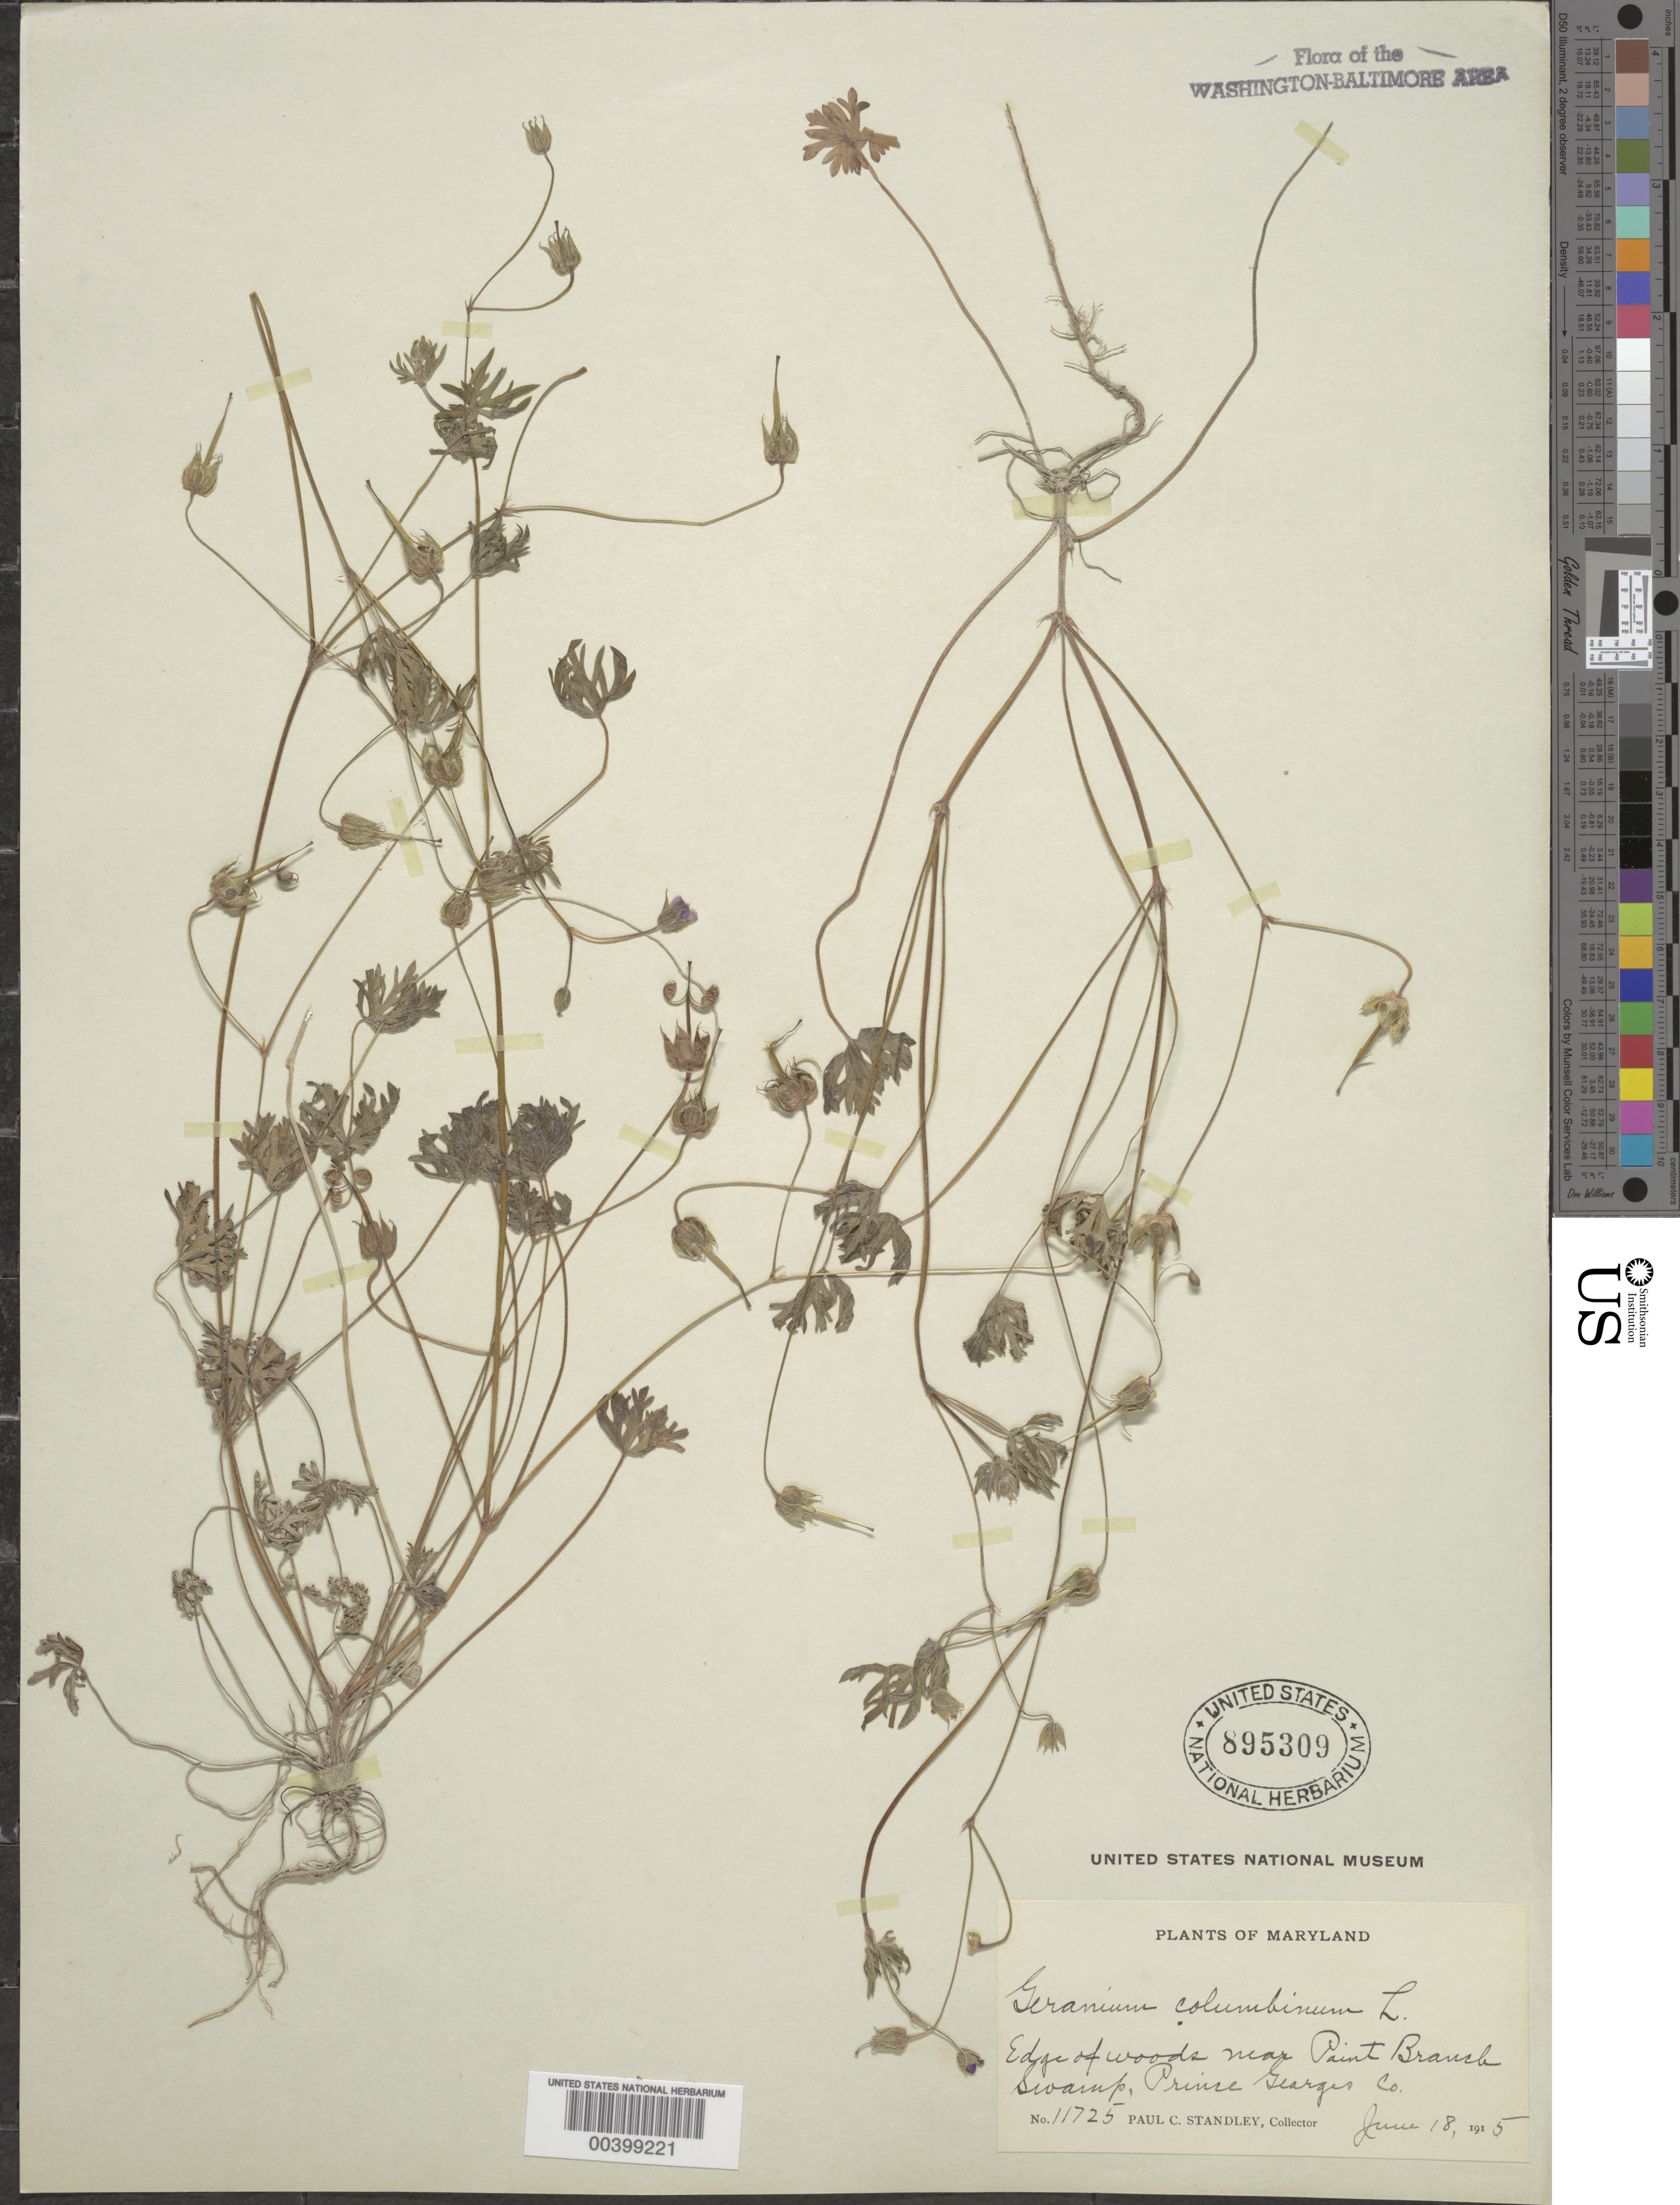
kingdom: Plantae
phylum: Tracheophyta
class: Magnoliopsida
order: Geraniales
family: Geraniaceae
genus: Geranium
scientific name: Geranium columbinum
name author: L.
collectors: P. C. Standley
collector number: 11725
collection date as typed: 18 Jun 1915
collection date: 1915-06-18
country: United States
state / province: Maryland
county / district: Prince George's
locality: Paint Branch swamp vicinity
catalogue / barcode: US 895309